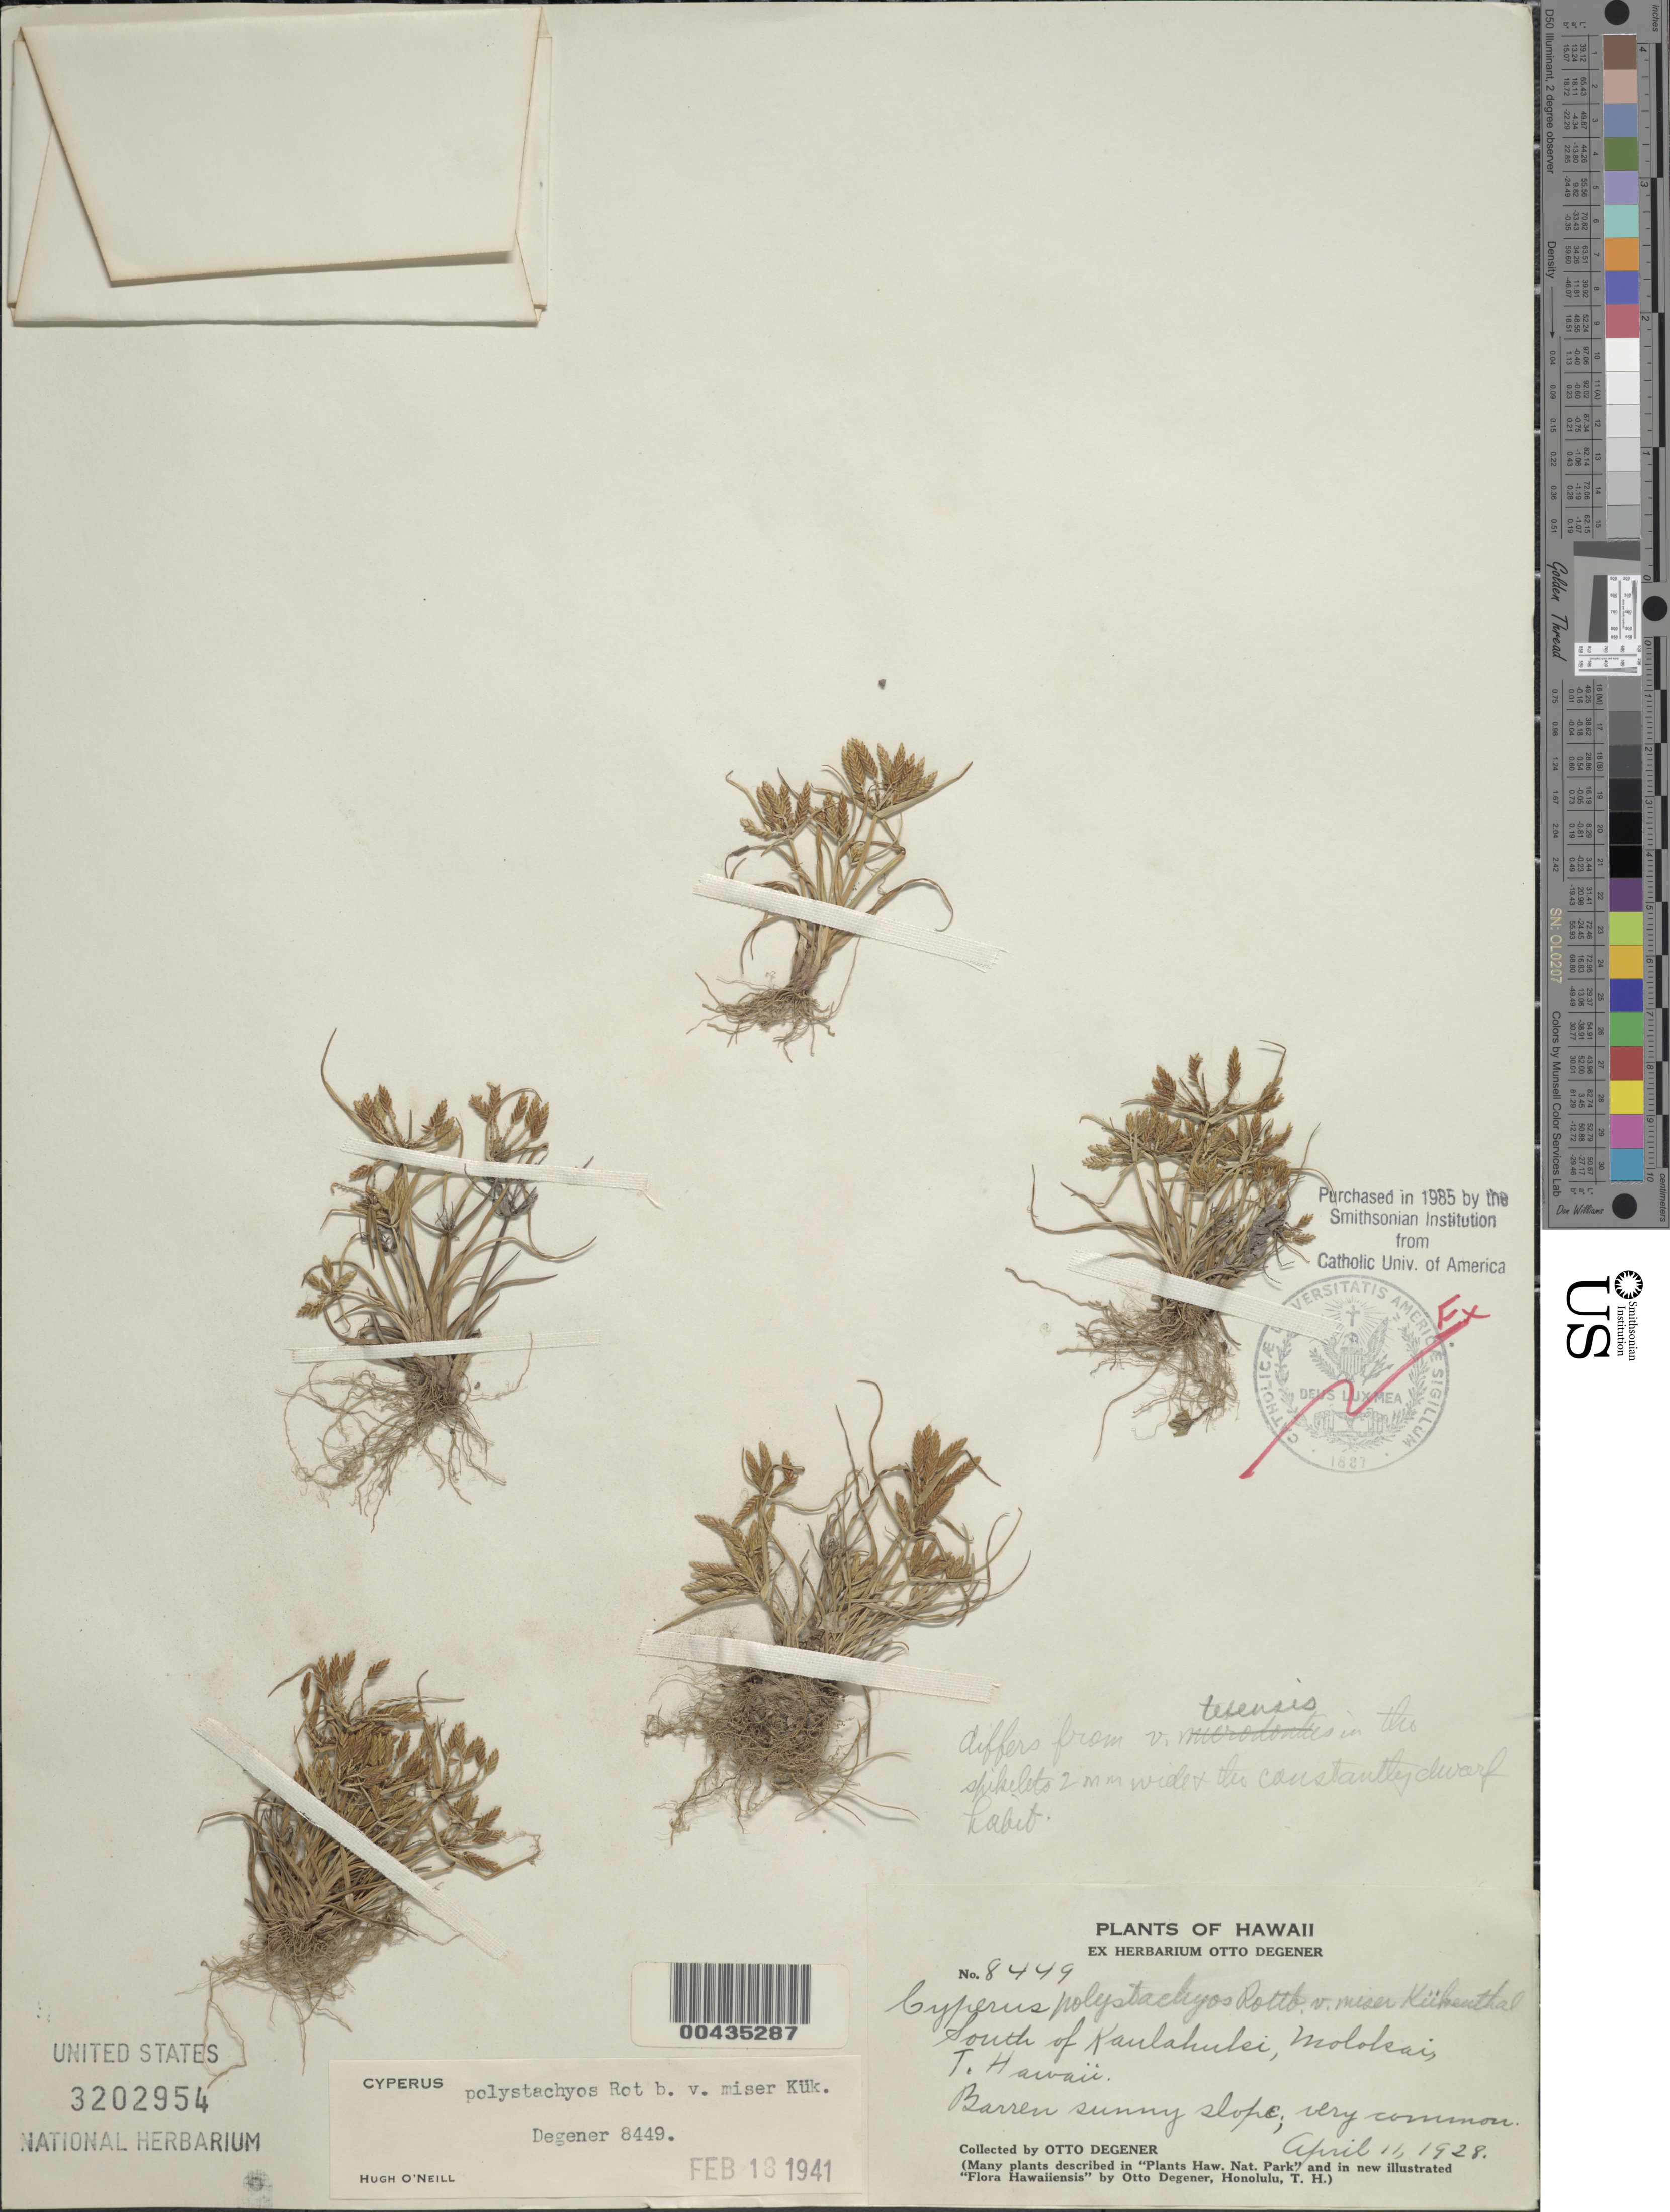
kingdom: Plantae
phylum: Tracheophyta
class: Liliopsida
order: Poales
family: Cyperaceae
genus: Cyperus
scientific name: Cyperus polystachyos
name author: Rottb.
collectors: O. Degener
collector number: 8449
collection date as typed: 11 Apr 1928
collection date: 1928-04-11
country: United States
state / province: Hawaii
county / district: Maui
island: Moloka'i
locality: South of Kaulahukei, Molokai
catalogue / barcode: US 3202954